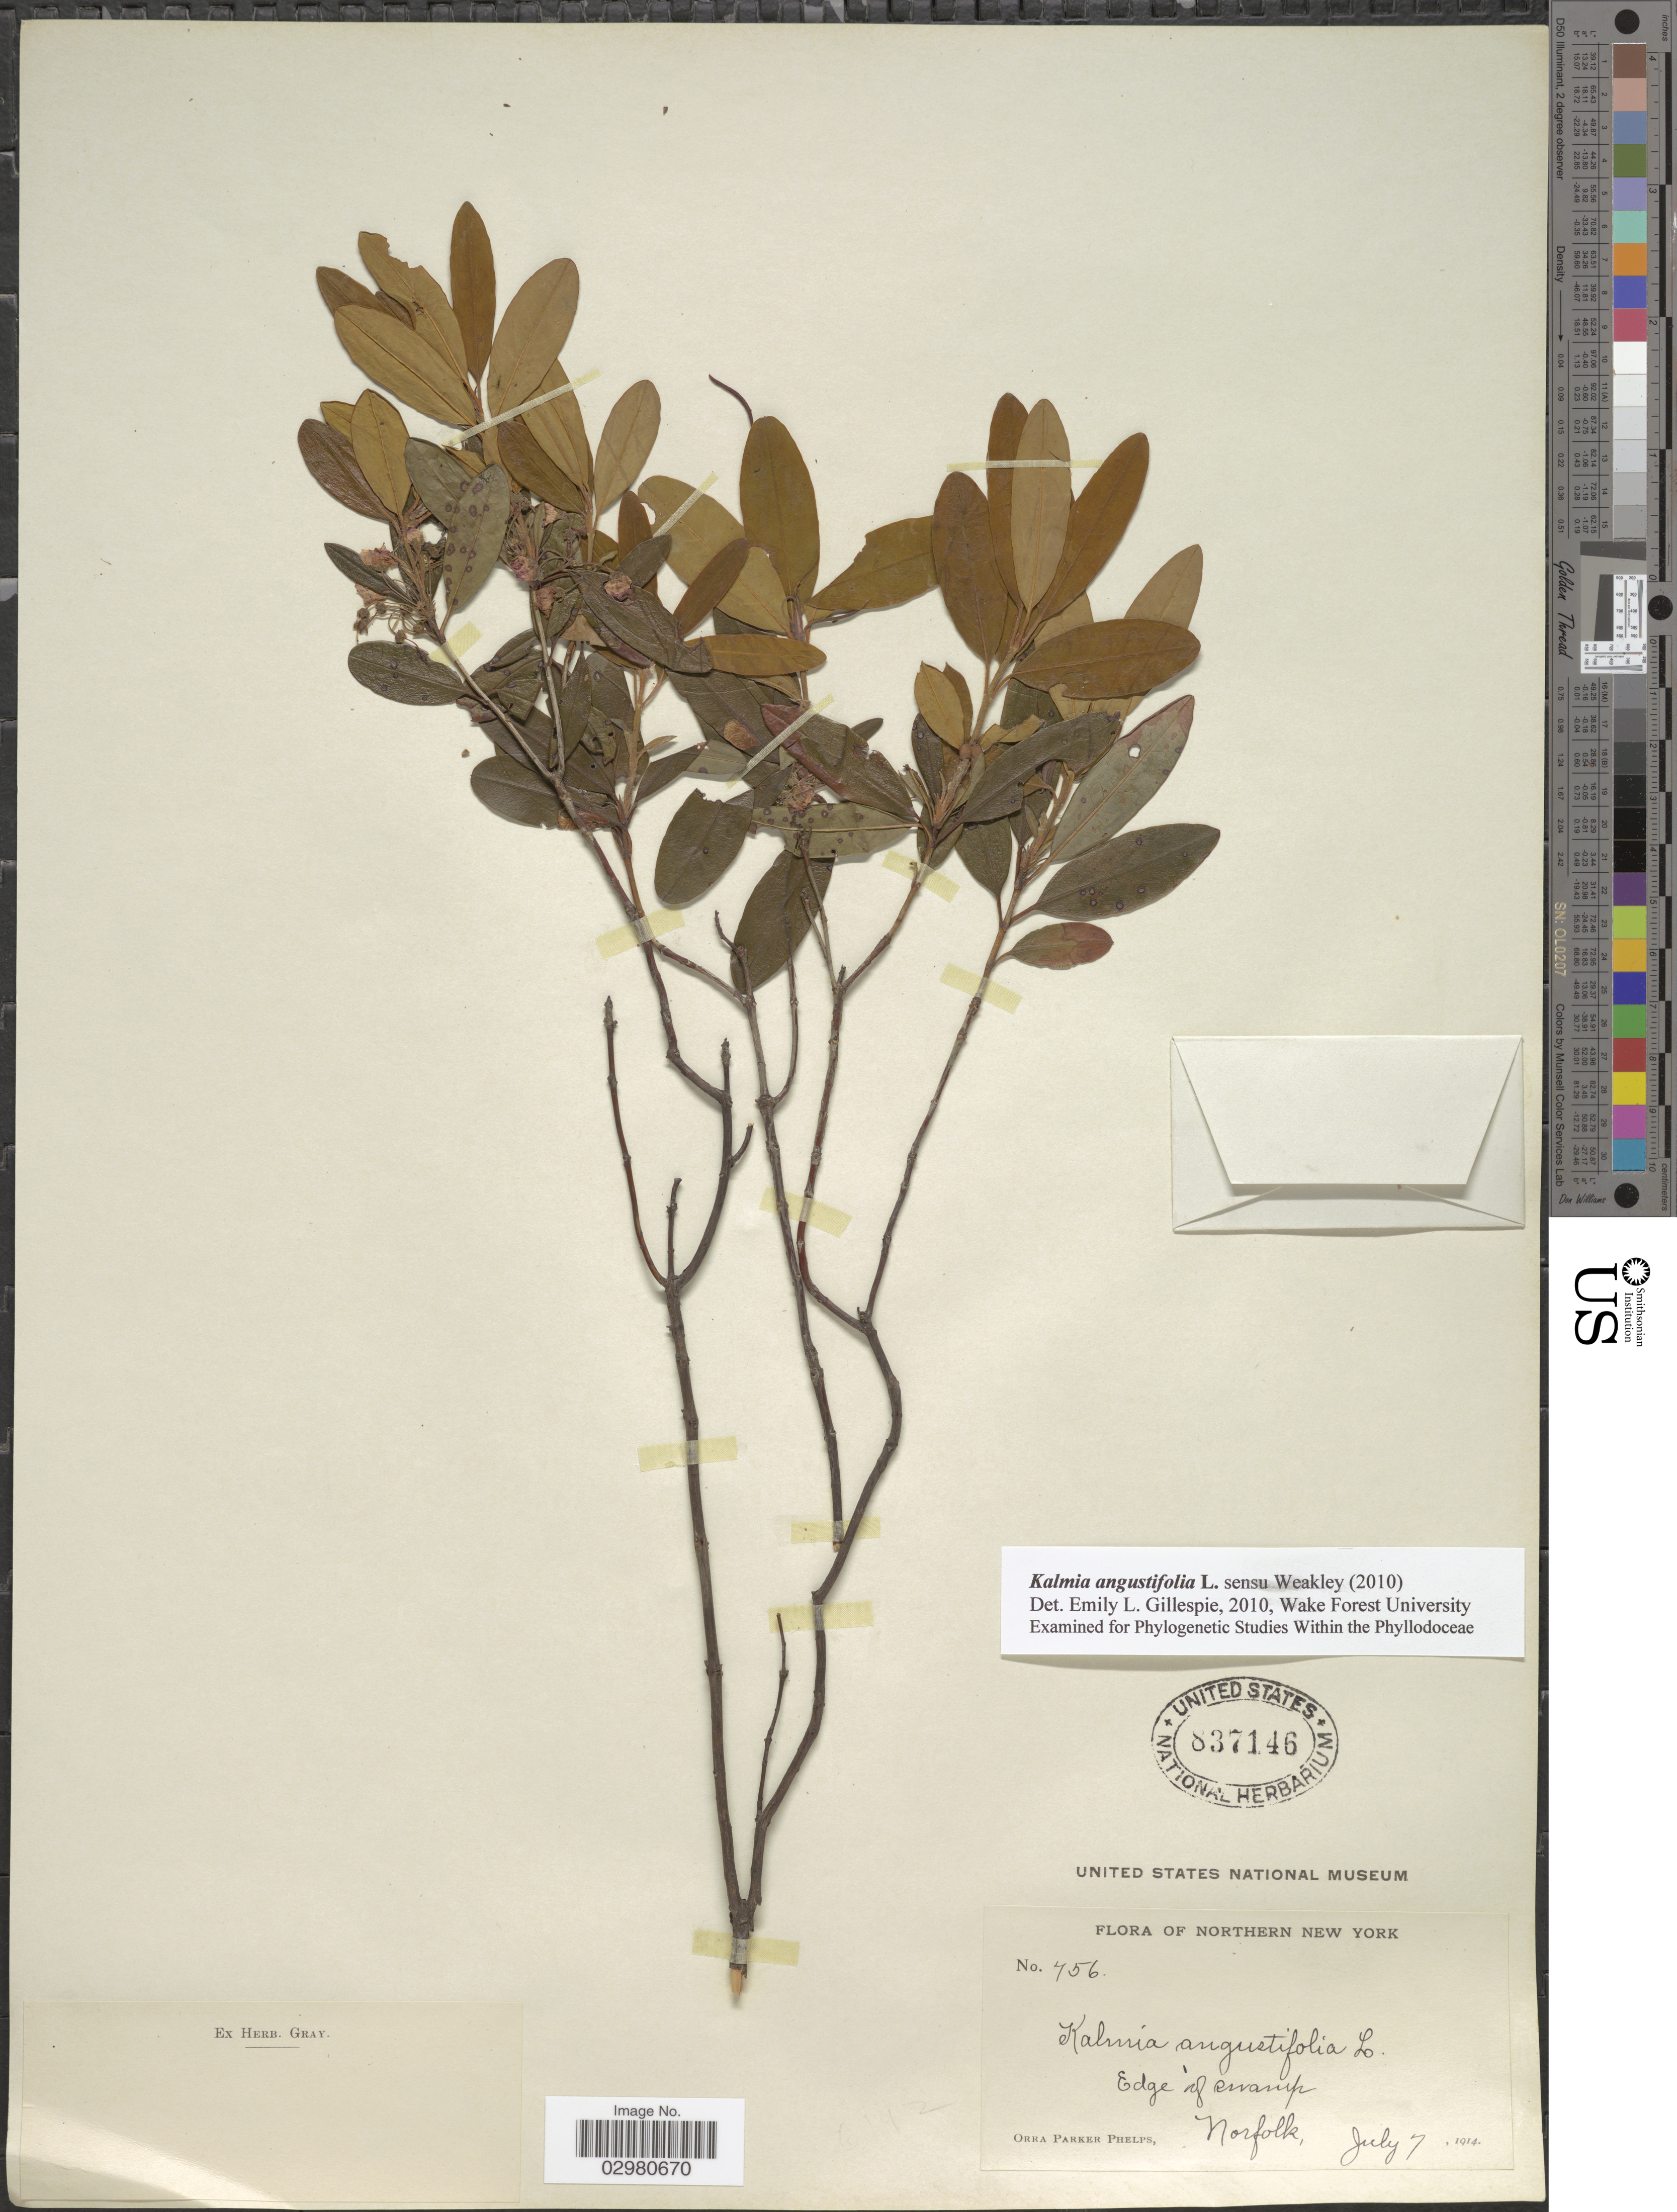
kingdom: Plantae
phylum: Tracheophyta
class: Magnoliopsida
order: Ericales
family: Ericaceae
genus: Kalmia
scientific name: Kalmia angustifolia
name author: L.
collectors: O. P. Phelps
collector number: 456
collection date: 1914-07-07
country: United States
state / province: New York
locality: Northern New York. Norfolk.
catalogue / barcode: US 837146